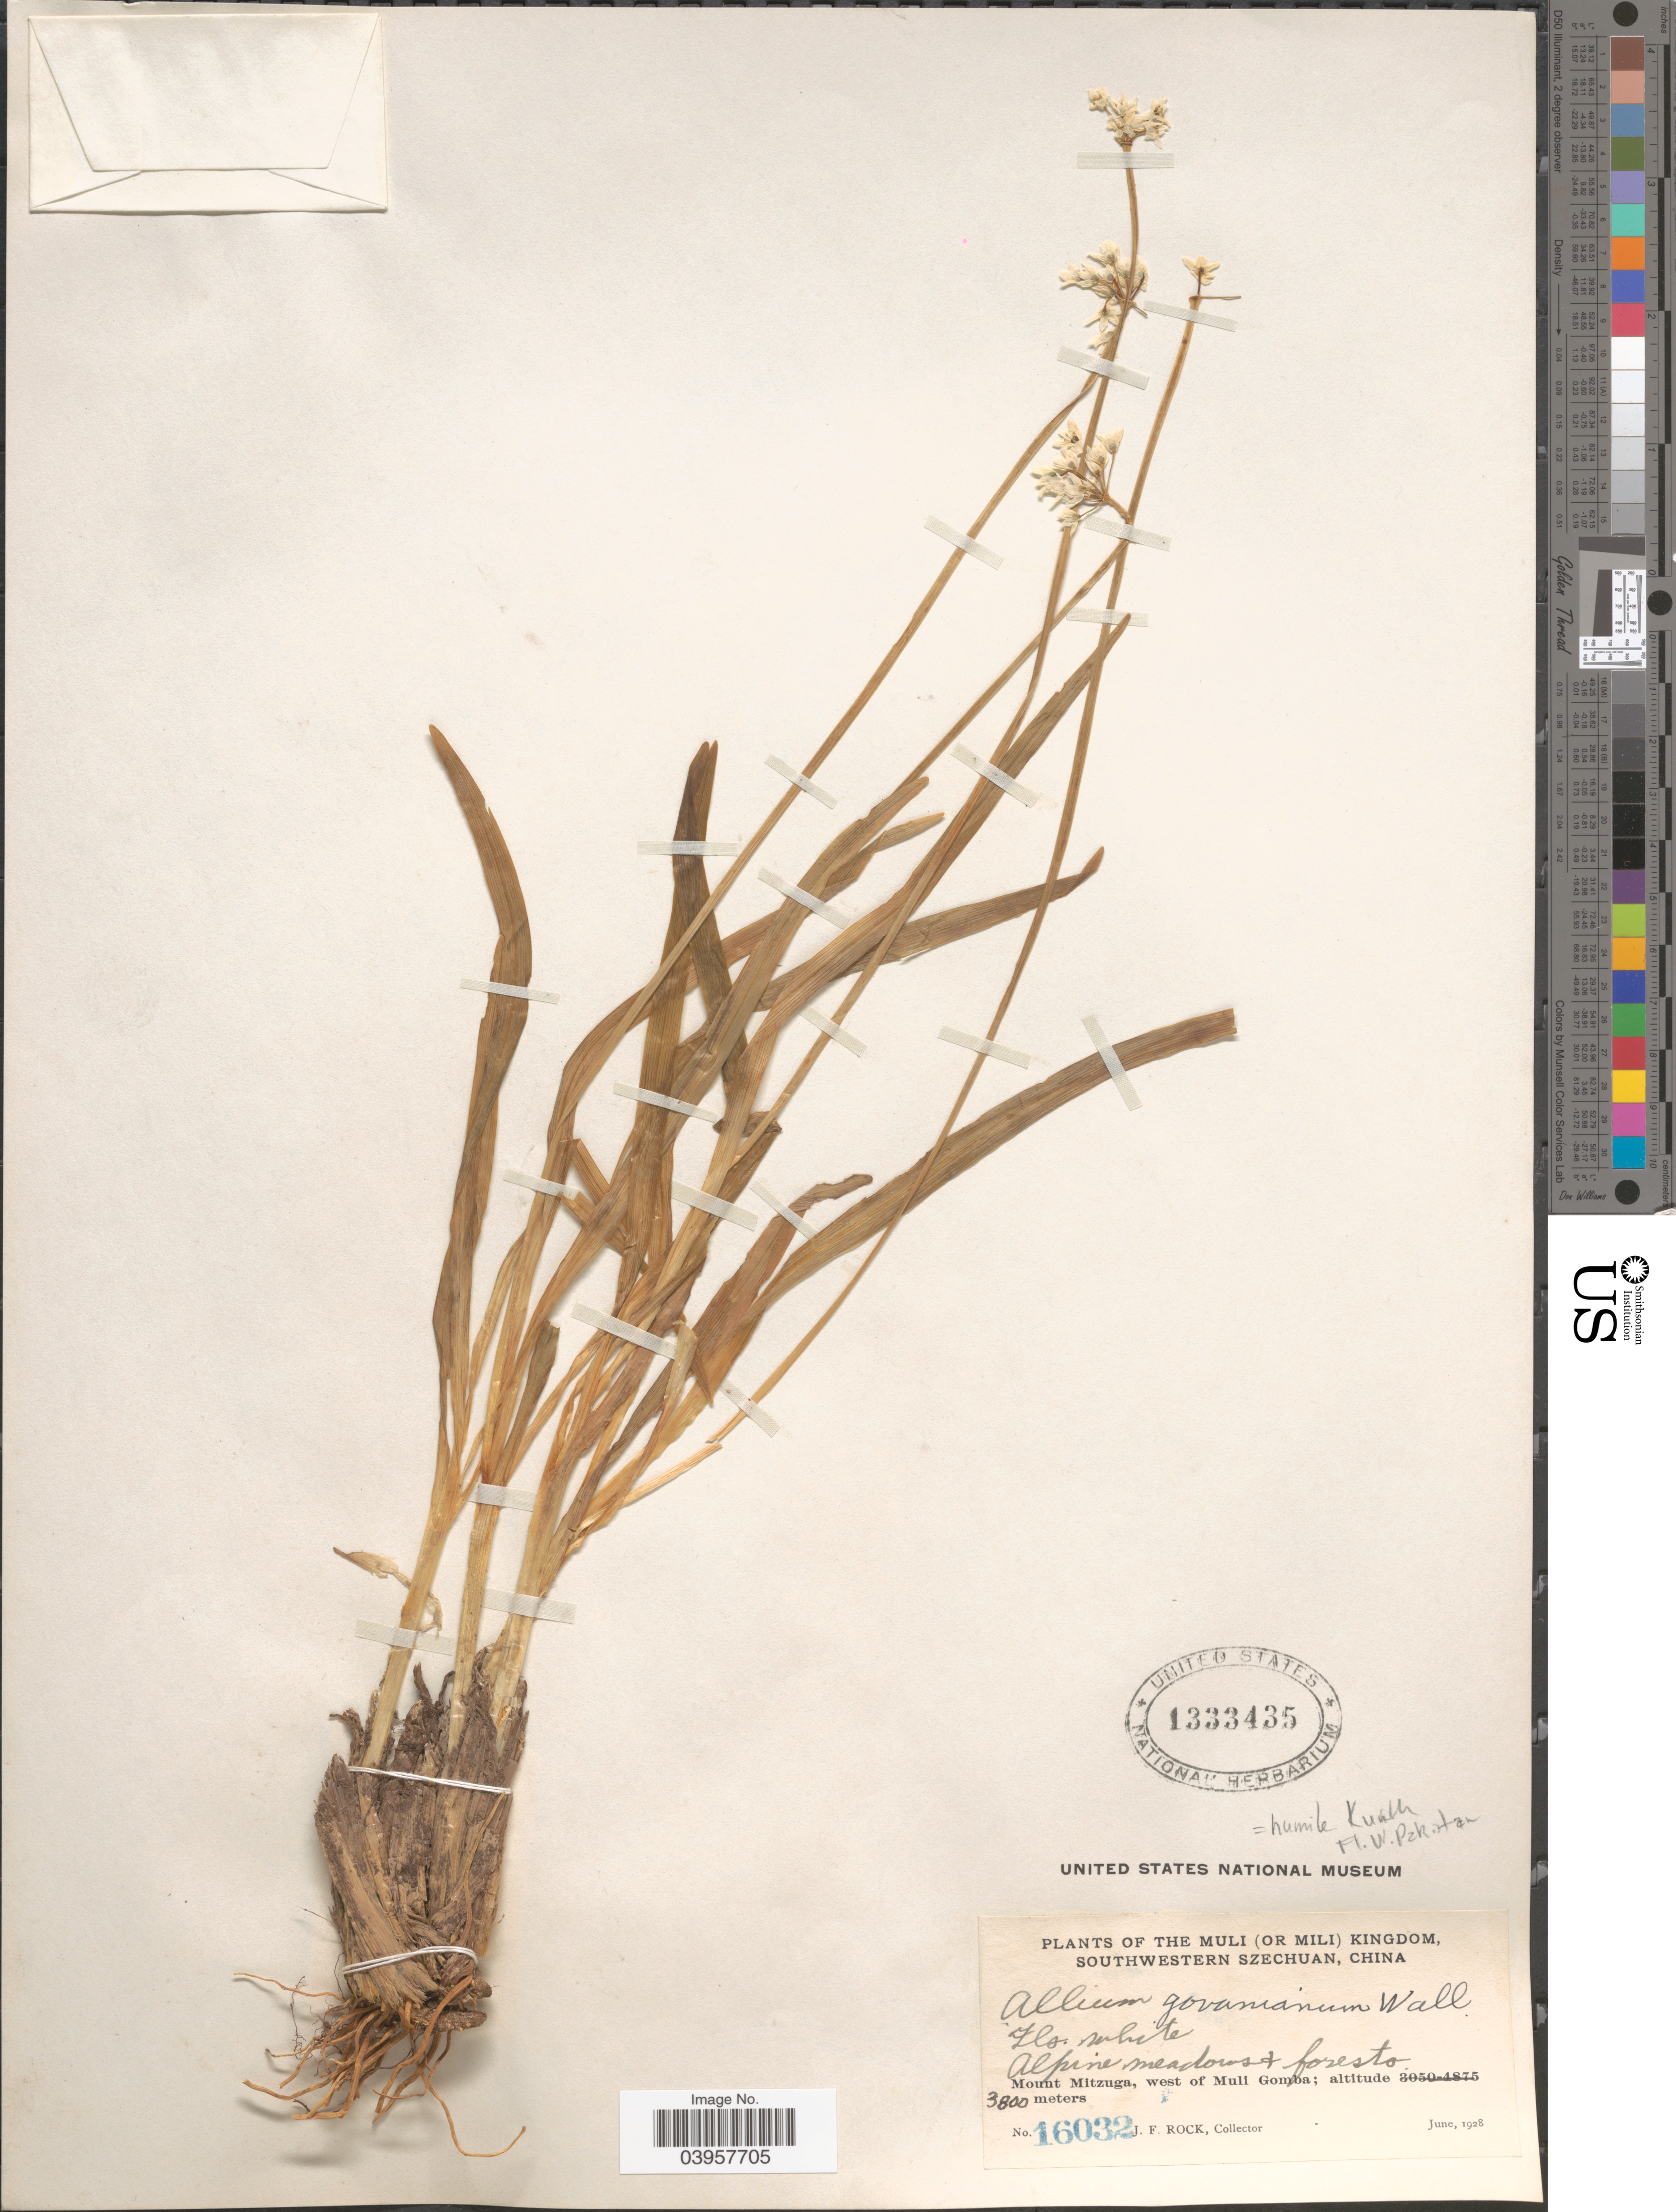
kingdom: Plantae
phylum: Tracheophyta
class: Liliopsida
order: Asparagales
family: Amaryllidaceae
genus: Allium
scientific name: Allium humile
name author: Kunth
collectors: J. Rock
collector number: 16032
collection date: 1928-06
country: China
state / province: Sichuan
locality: The Muli (or Mili) Kingdom, Southwestern Szechuan. Mount Mitzuga, west of Muli Gomba.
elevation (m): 3800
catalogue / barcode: US 1333435